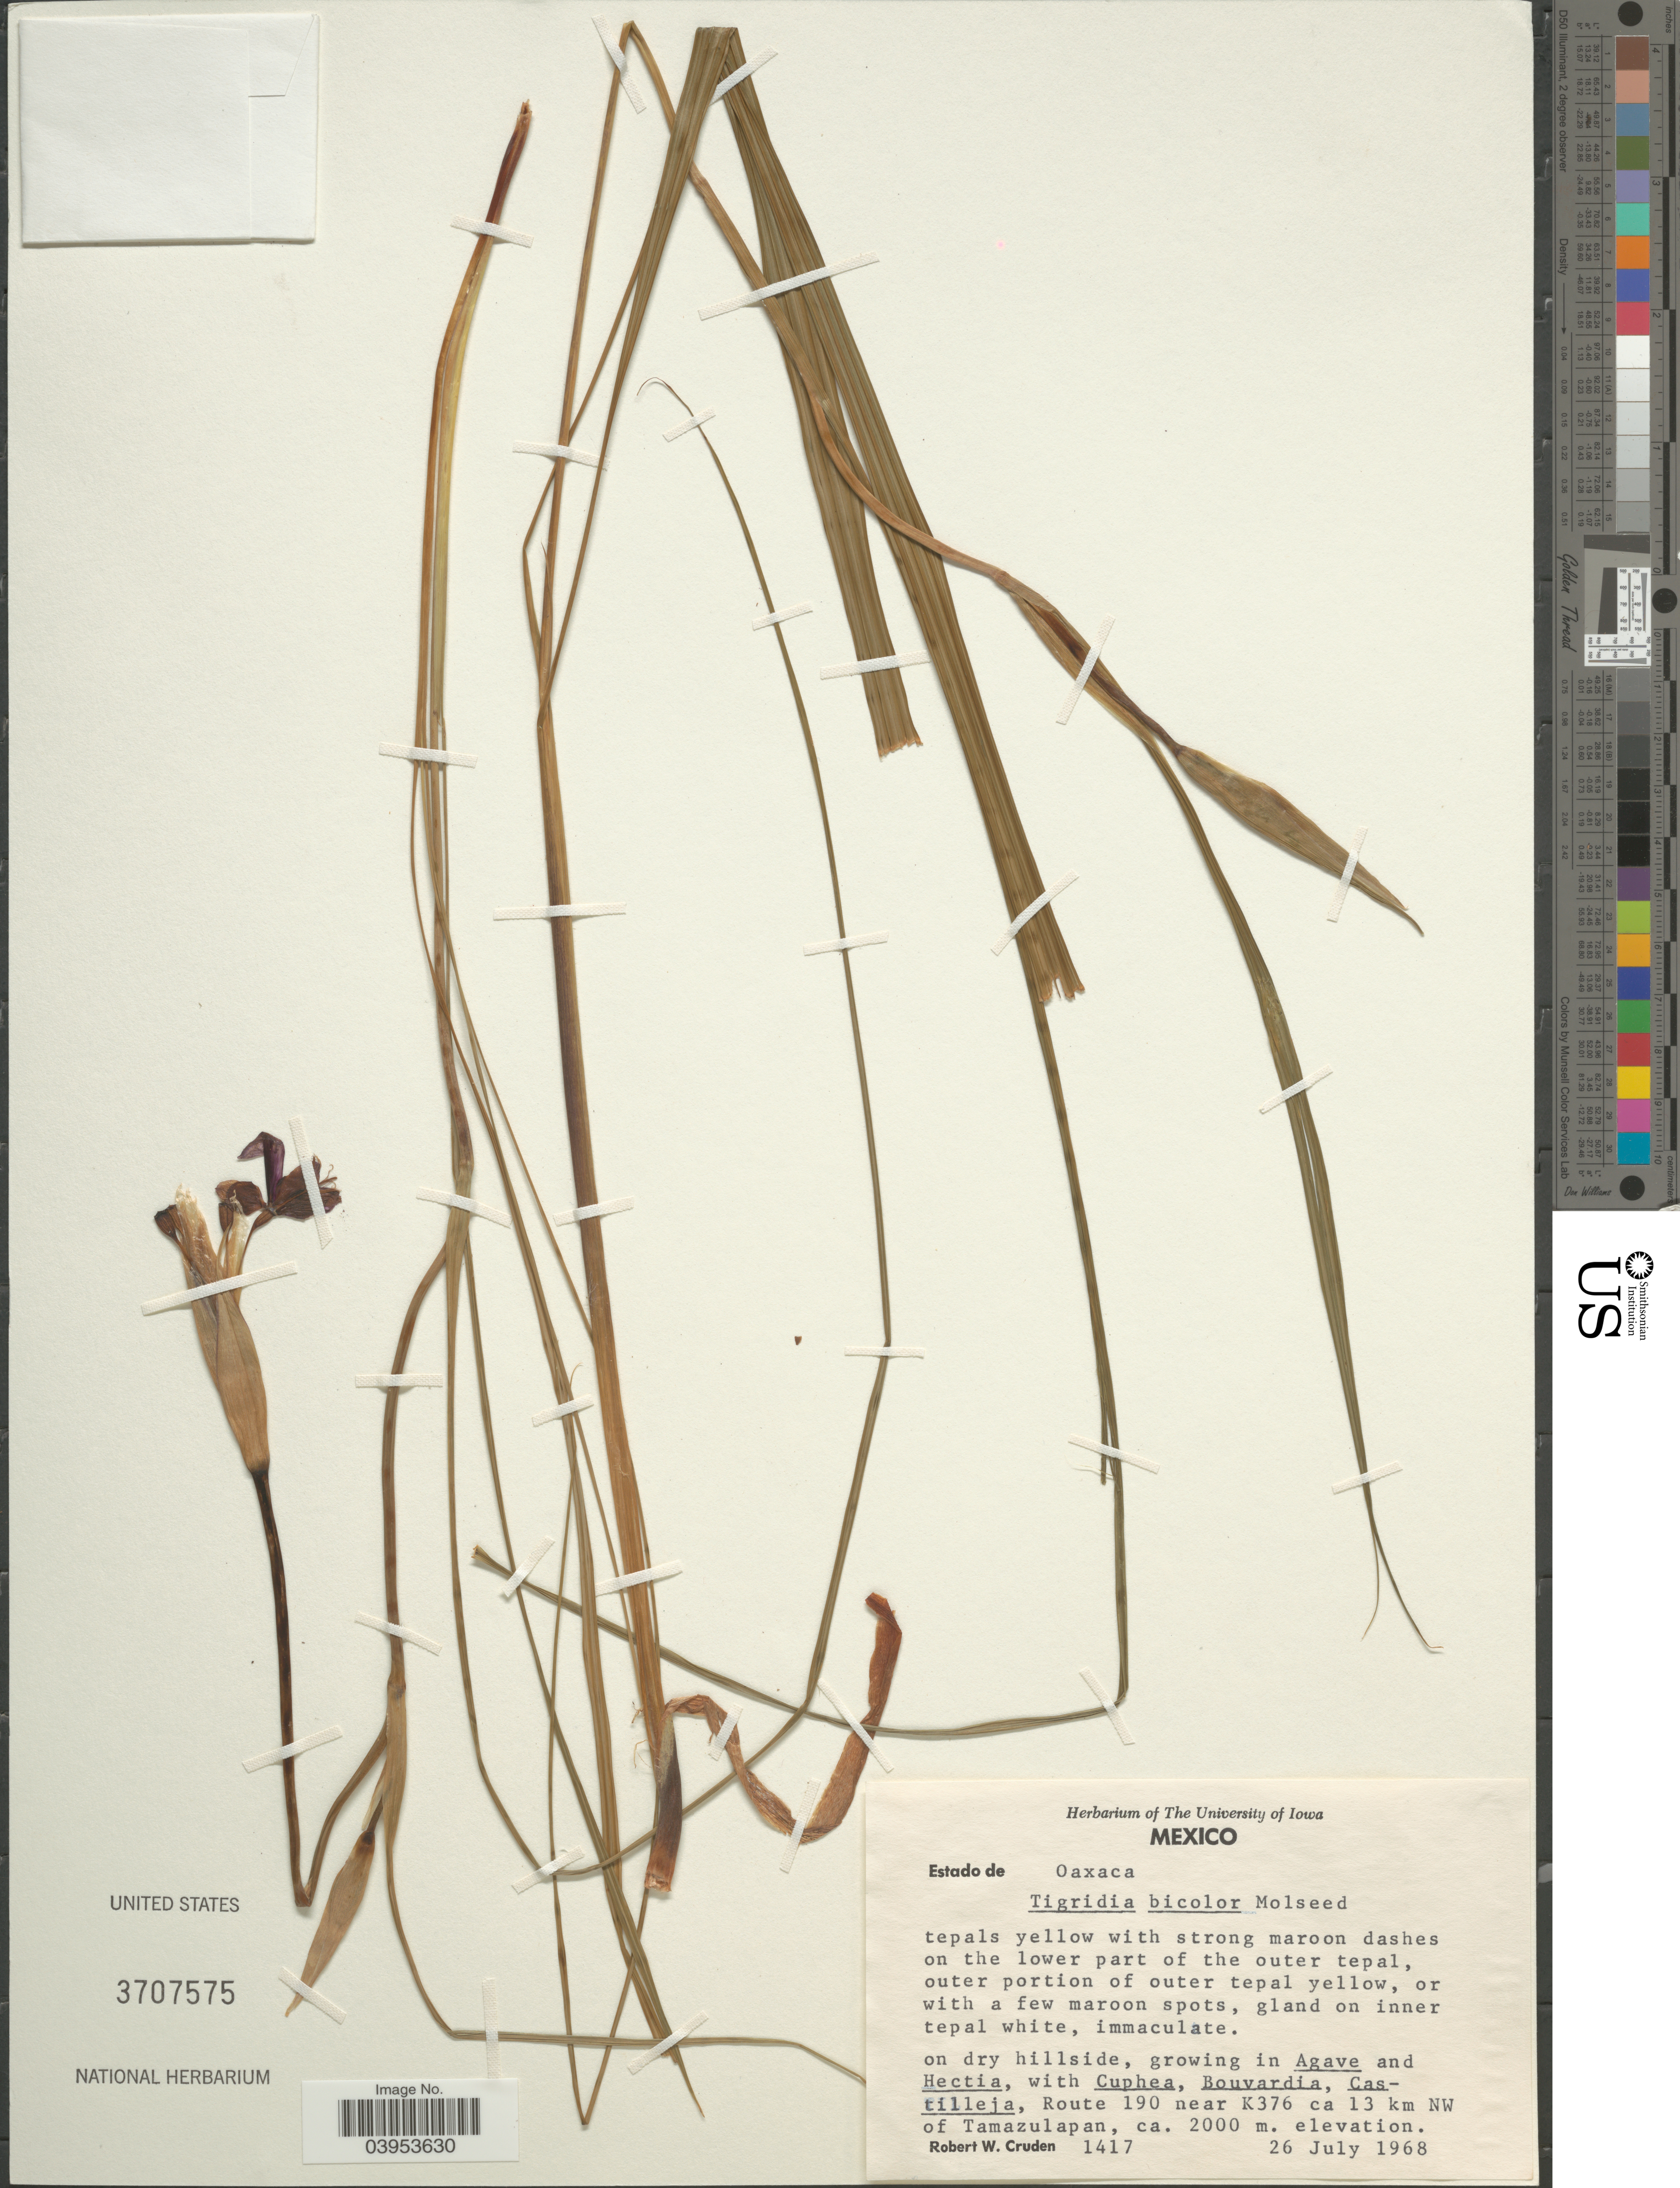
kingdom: Plantae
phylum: Tracheophyta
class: Liliopsida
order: Asparagales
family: Iridaceae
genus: Tigridia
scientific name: Tigridia bicolor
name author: Molseed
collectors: R. W. Cruden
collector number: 1417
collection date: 1968-07-26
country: Mexico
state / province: Oaxaca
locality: On dry hillside, Route 190 near K376 ca 13 km NW of Tamazulapan.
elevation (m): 2000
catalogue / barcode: US 3707575